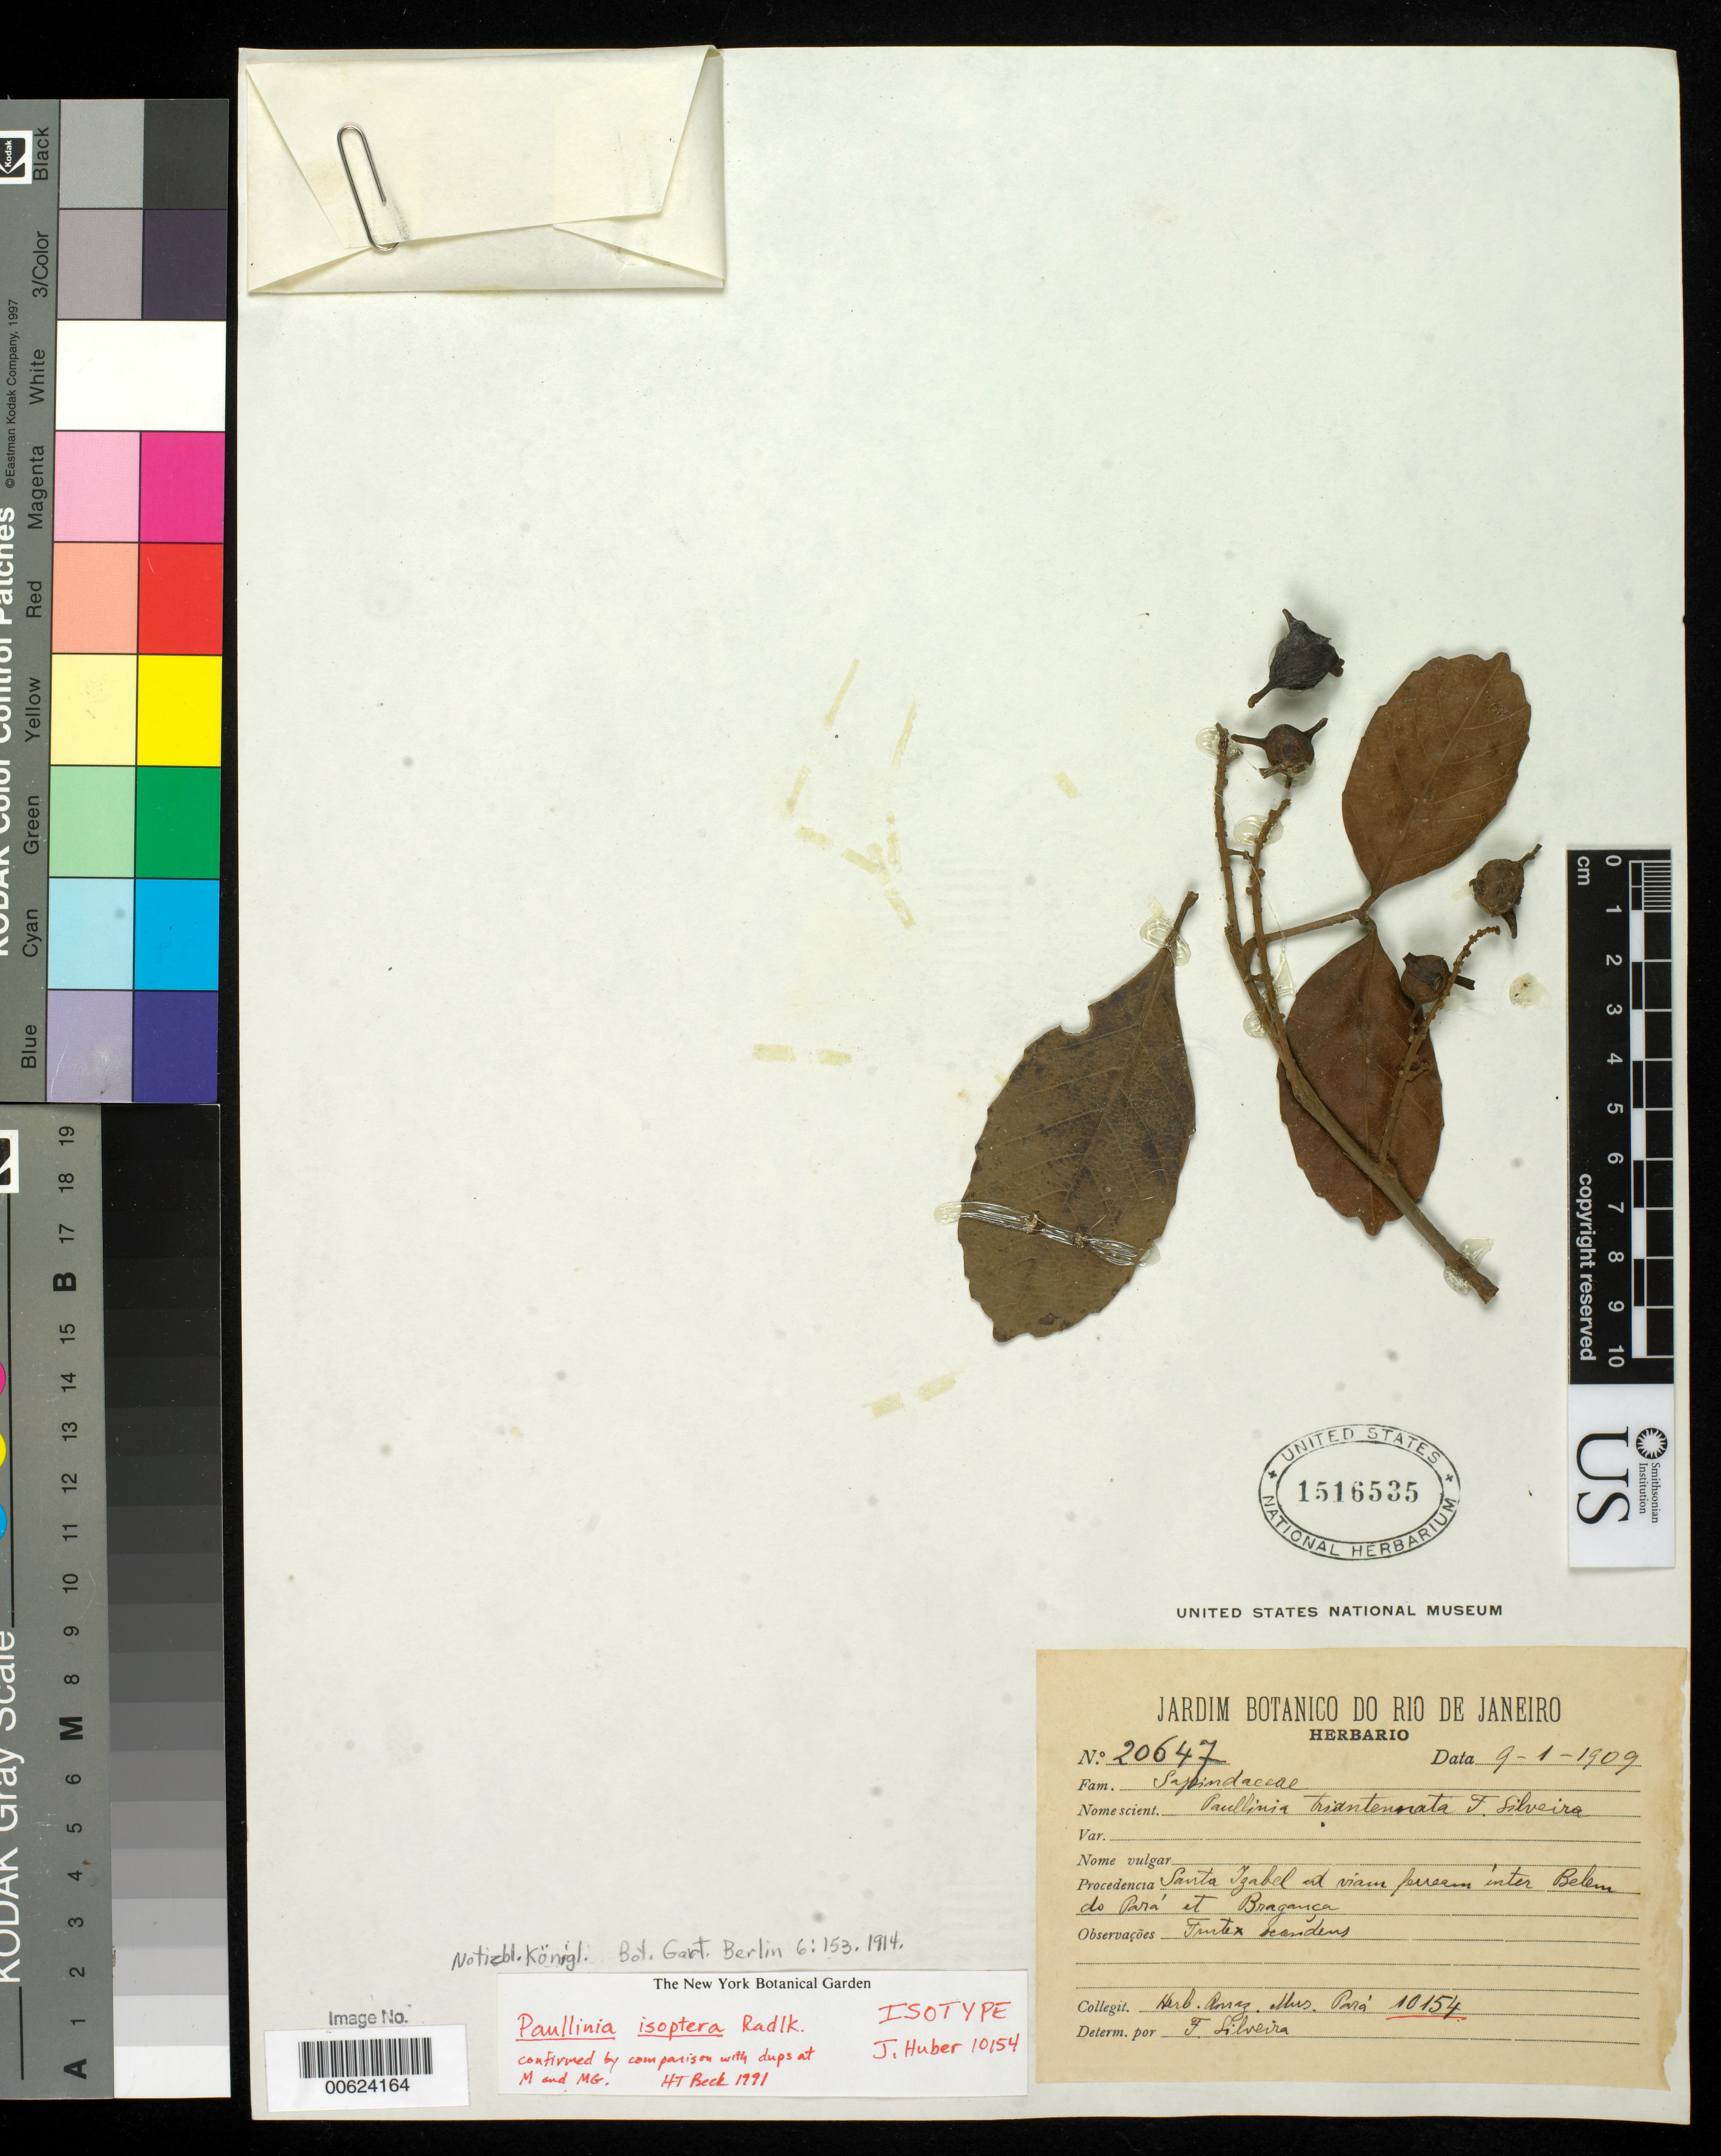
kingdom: Plantae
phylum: Tracheophyta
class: Magnoliopsida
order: Sapindales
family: Sapindaceae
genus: Paullinia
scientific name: Paullinia isoptera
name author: Radlk.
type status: Isotype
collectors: J. Huber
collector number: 10154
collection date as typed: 09 Jan 1909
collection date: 1909-01-09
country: Brazil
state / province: Rio de Janeiro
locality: Santa Izabel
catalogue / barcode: US 1516535